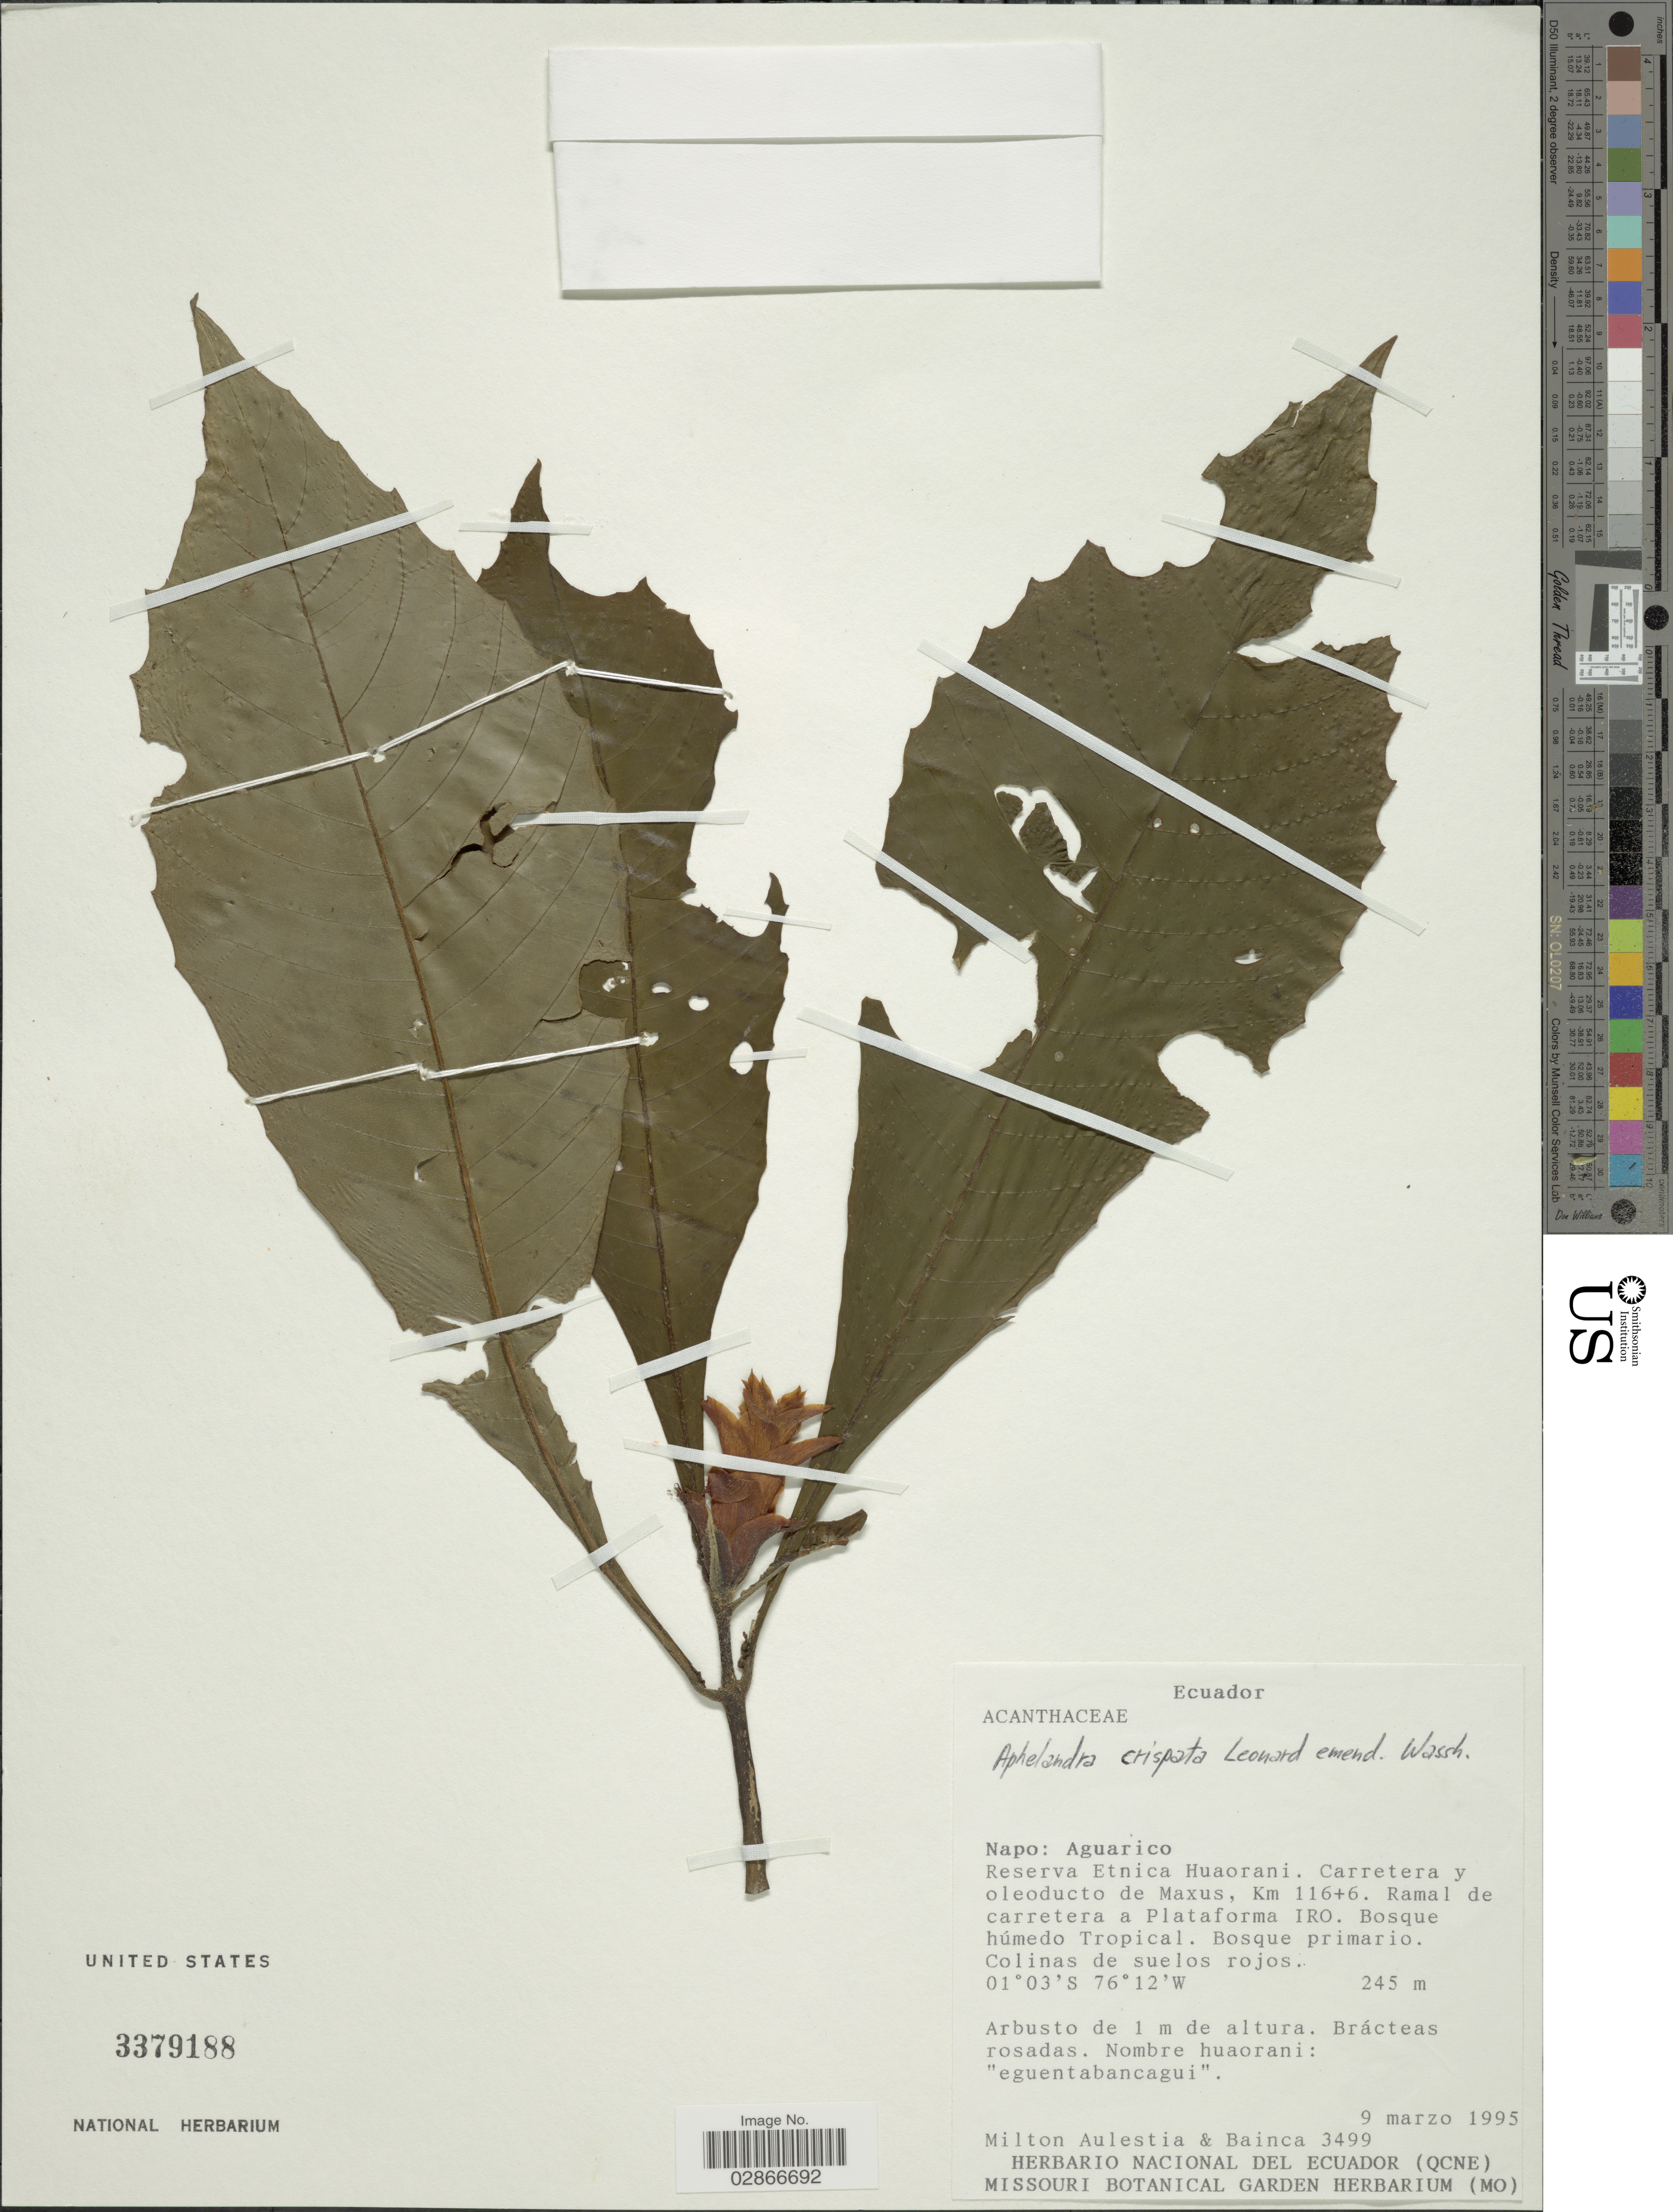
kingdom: Plantae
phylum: Tracheophyta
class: Magnoliopsida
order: Lamiales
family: Acanthaceae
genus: Aphelandra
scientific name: Aphelandra crispata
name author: Leonard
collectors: M. Aulestia & -. Bainca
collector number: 3499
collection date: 1995-03-09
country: Ecuador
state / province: Napo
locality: Aguarico. Reserva Etnica Huaorani. Carretera y oleoducto de Maxus, km 116+6. Ramal de carretera a Plataforma IRO.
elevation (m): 245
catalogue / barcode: US 3379188